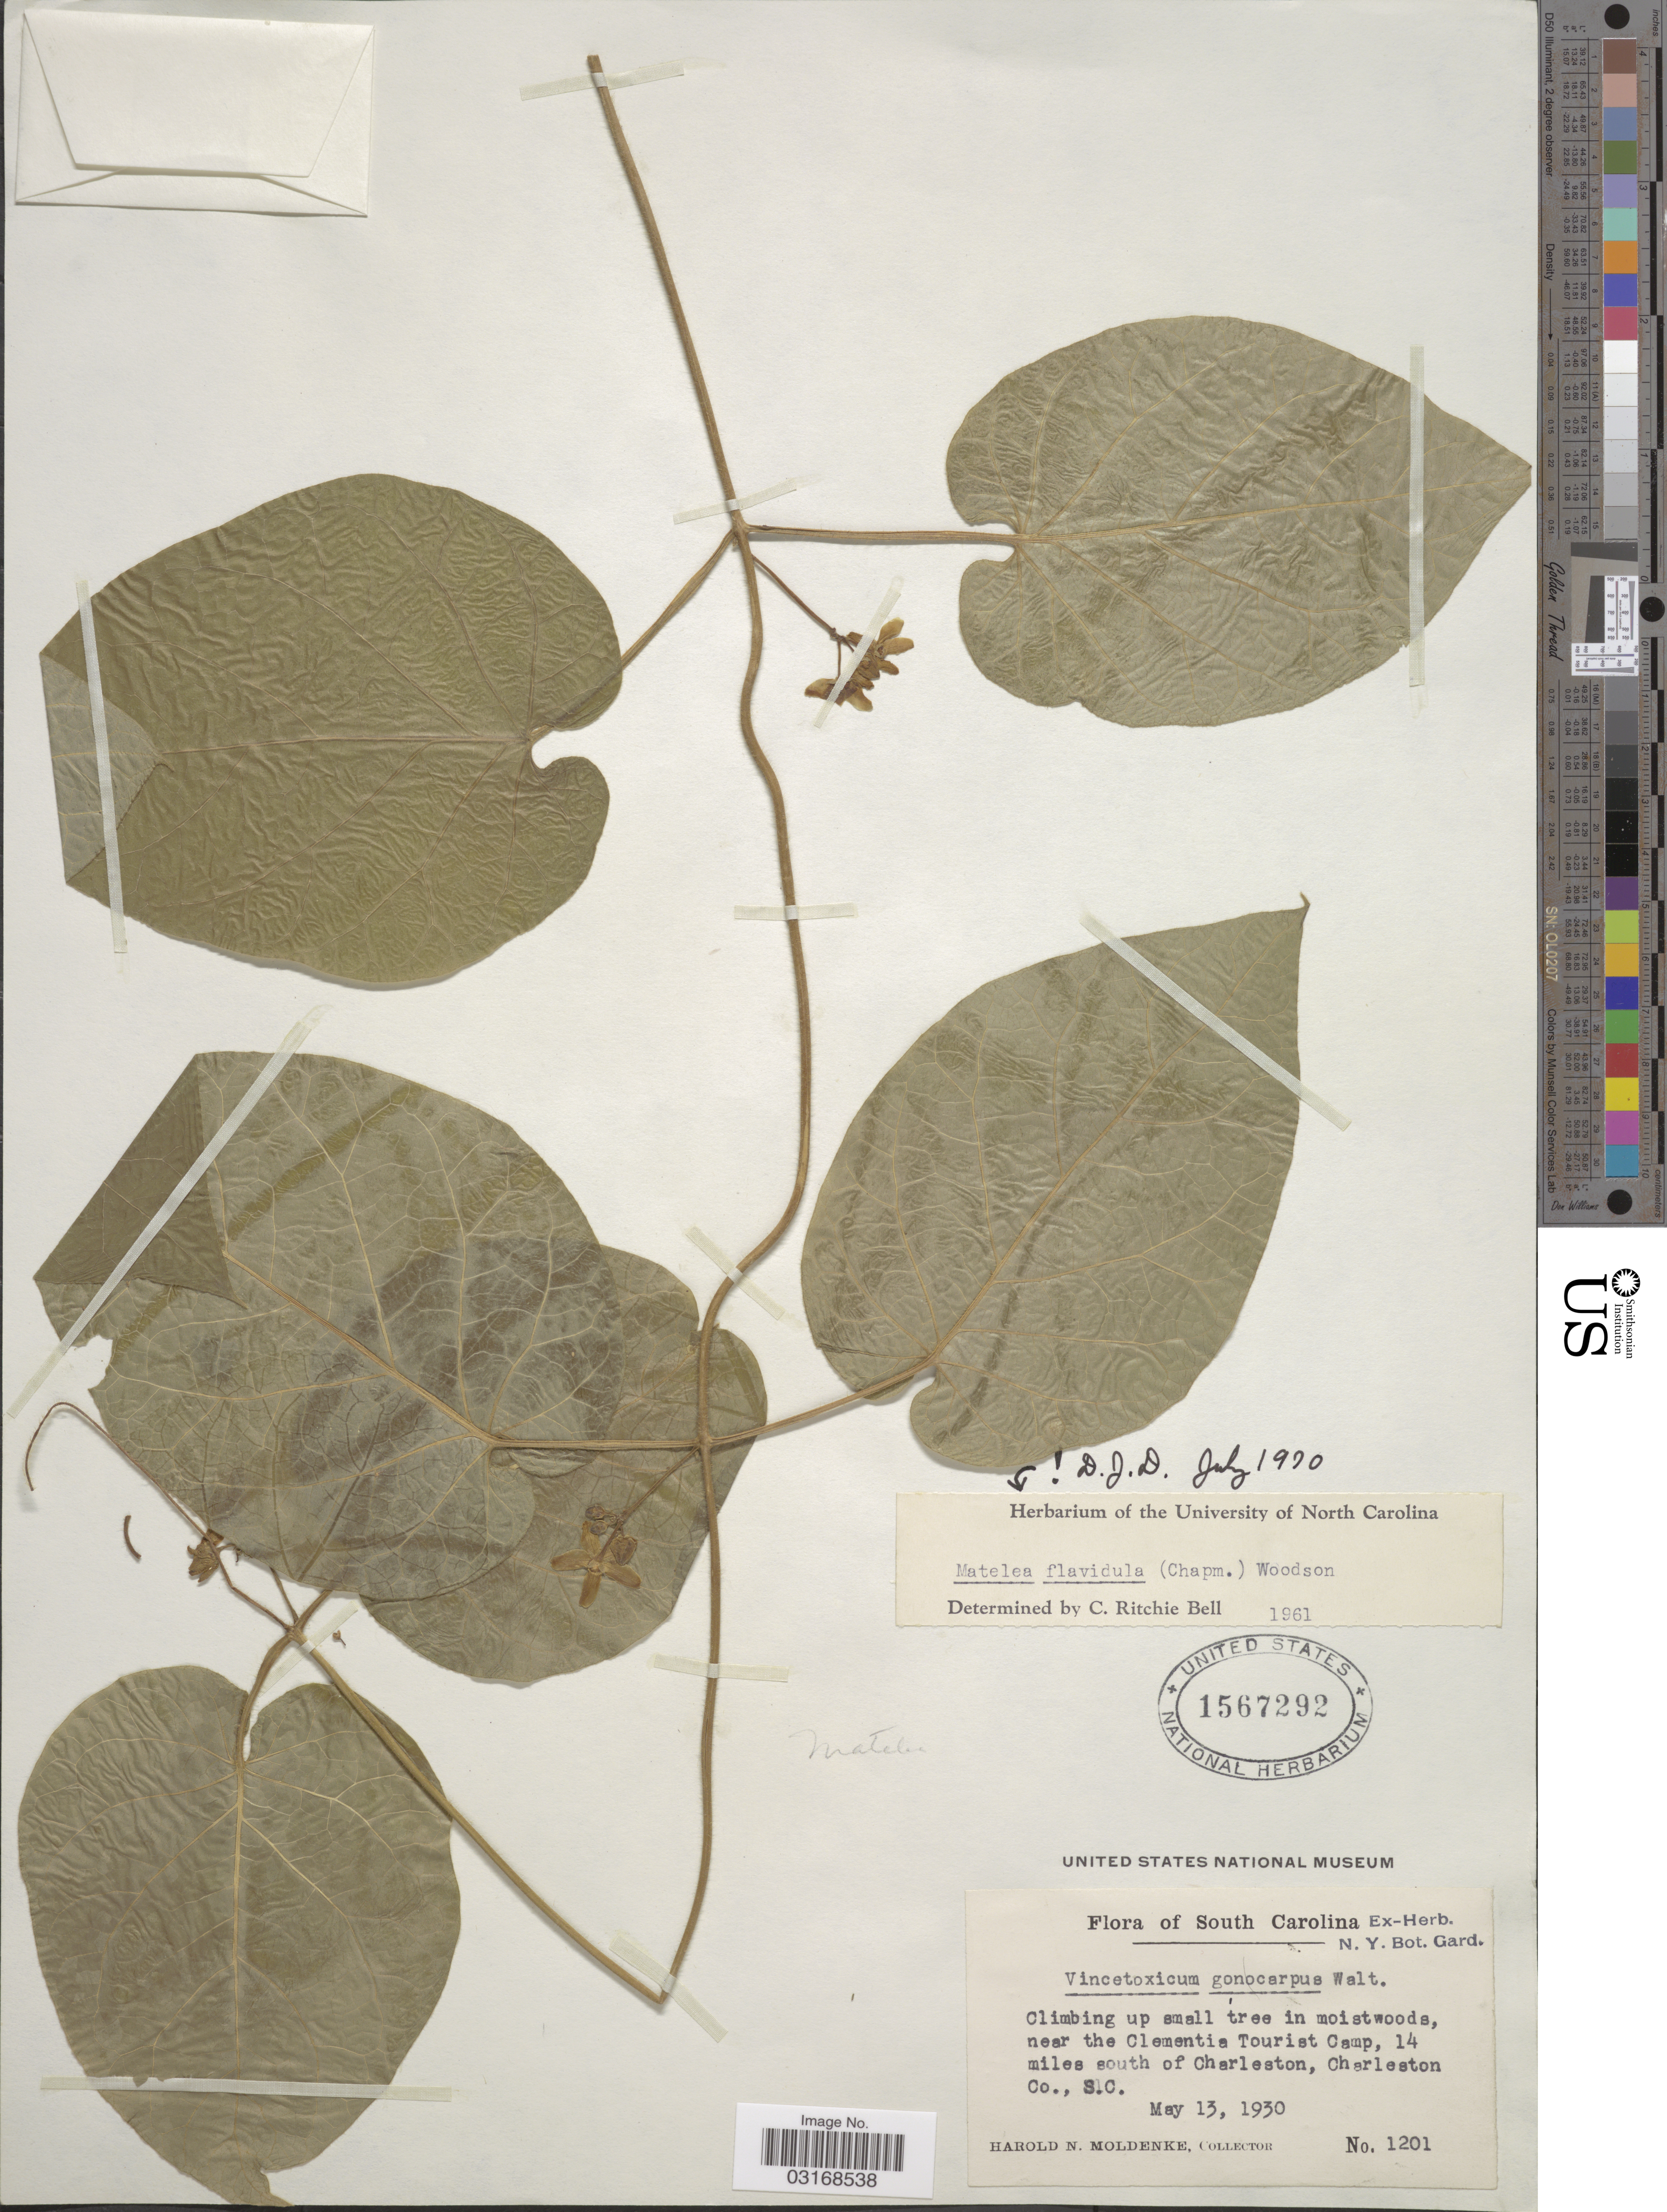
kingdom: Plantae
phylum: Tracheophyta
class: Magnoliopsida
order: Gentianales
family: Apocynaceae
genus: Matelea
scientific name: Matelea flavidula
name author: (Chapm.) J. Woodson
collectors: H. N. Moldenke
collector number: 1201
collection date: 1930-05-13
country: United States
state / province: South Carolina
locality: Near the Clementia Tourist Camp, 14 miles south of Charleston, Charleston Co., S. C.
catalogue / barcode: US 1567292